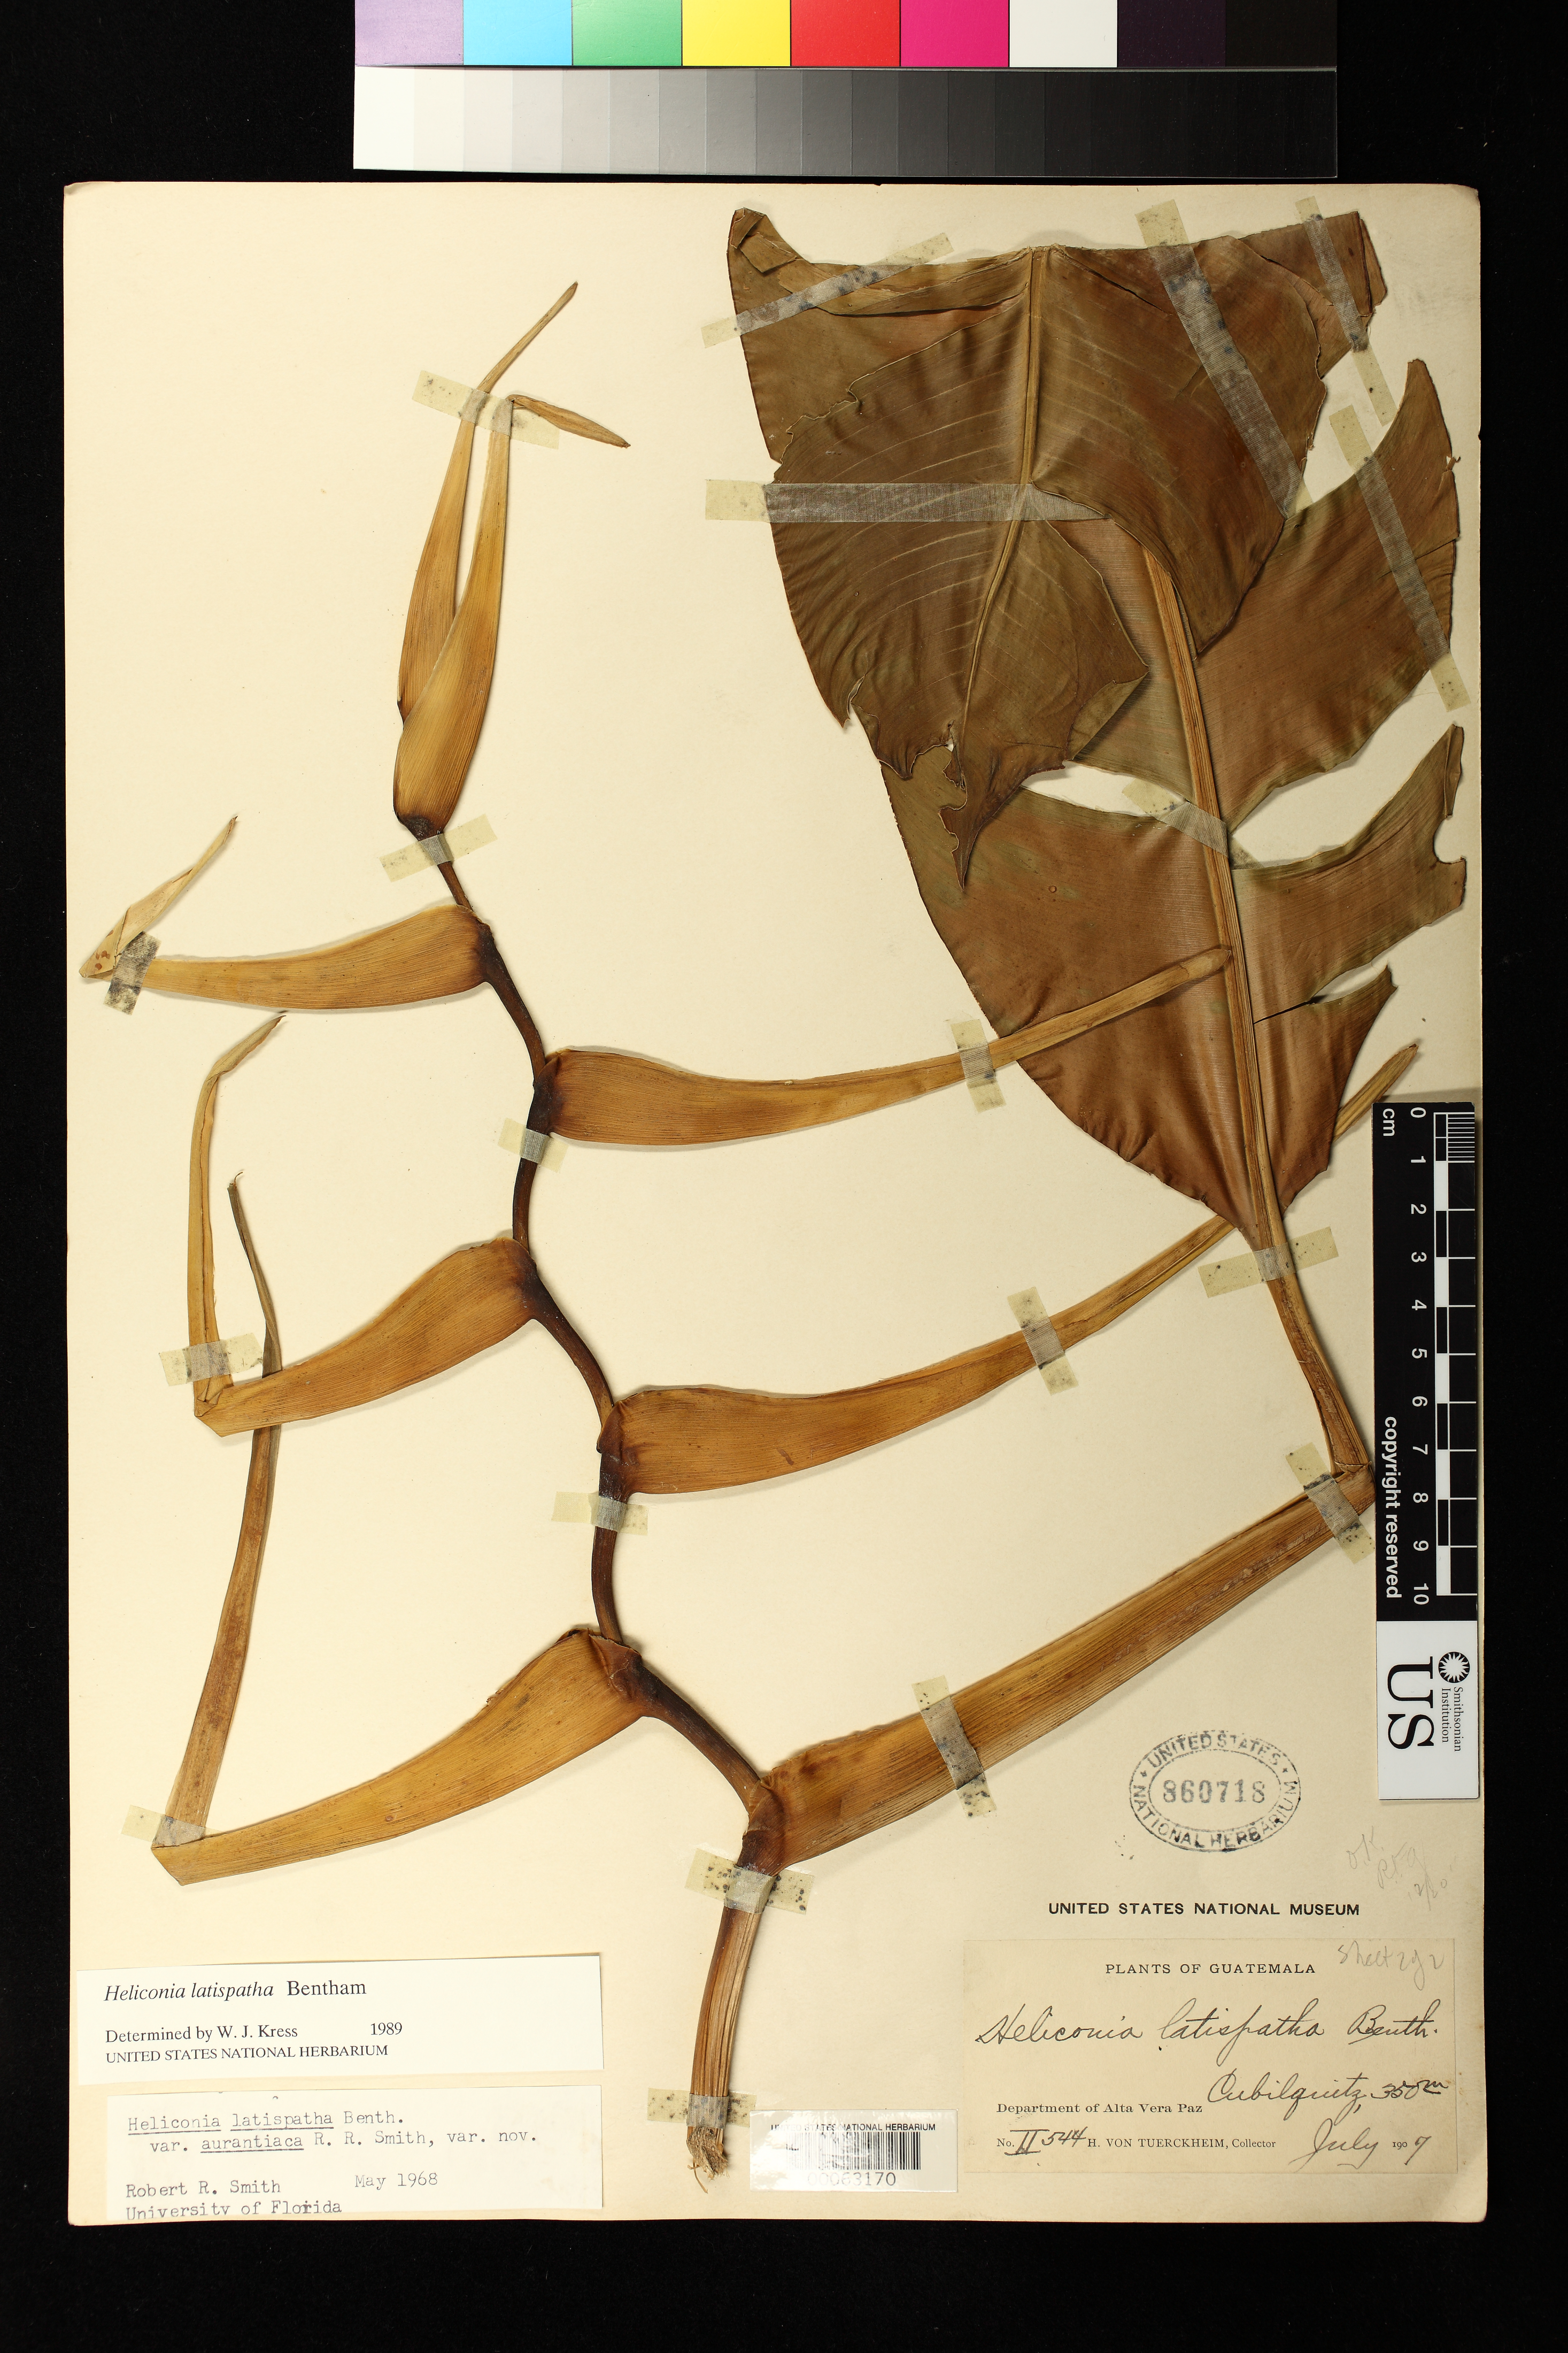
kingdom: Plantae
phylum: Tracheophyta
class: Liliopsida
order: Zingiberales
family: Heliconiaceae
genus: Heliconia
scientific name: Heliconia latispatha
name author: Benth.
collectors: H. von Türckheim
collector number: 544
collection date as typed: Jul 1907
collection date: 1907-07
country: Guatemala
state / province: Alta Verapaz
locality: Cubilquitz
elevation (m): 350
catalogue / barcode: US 860718